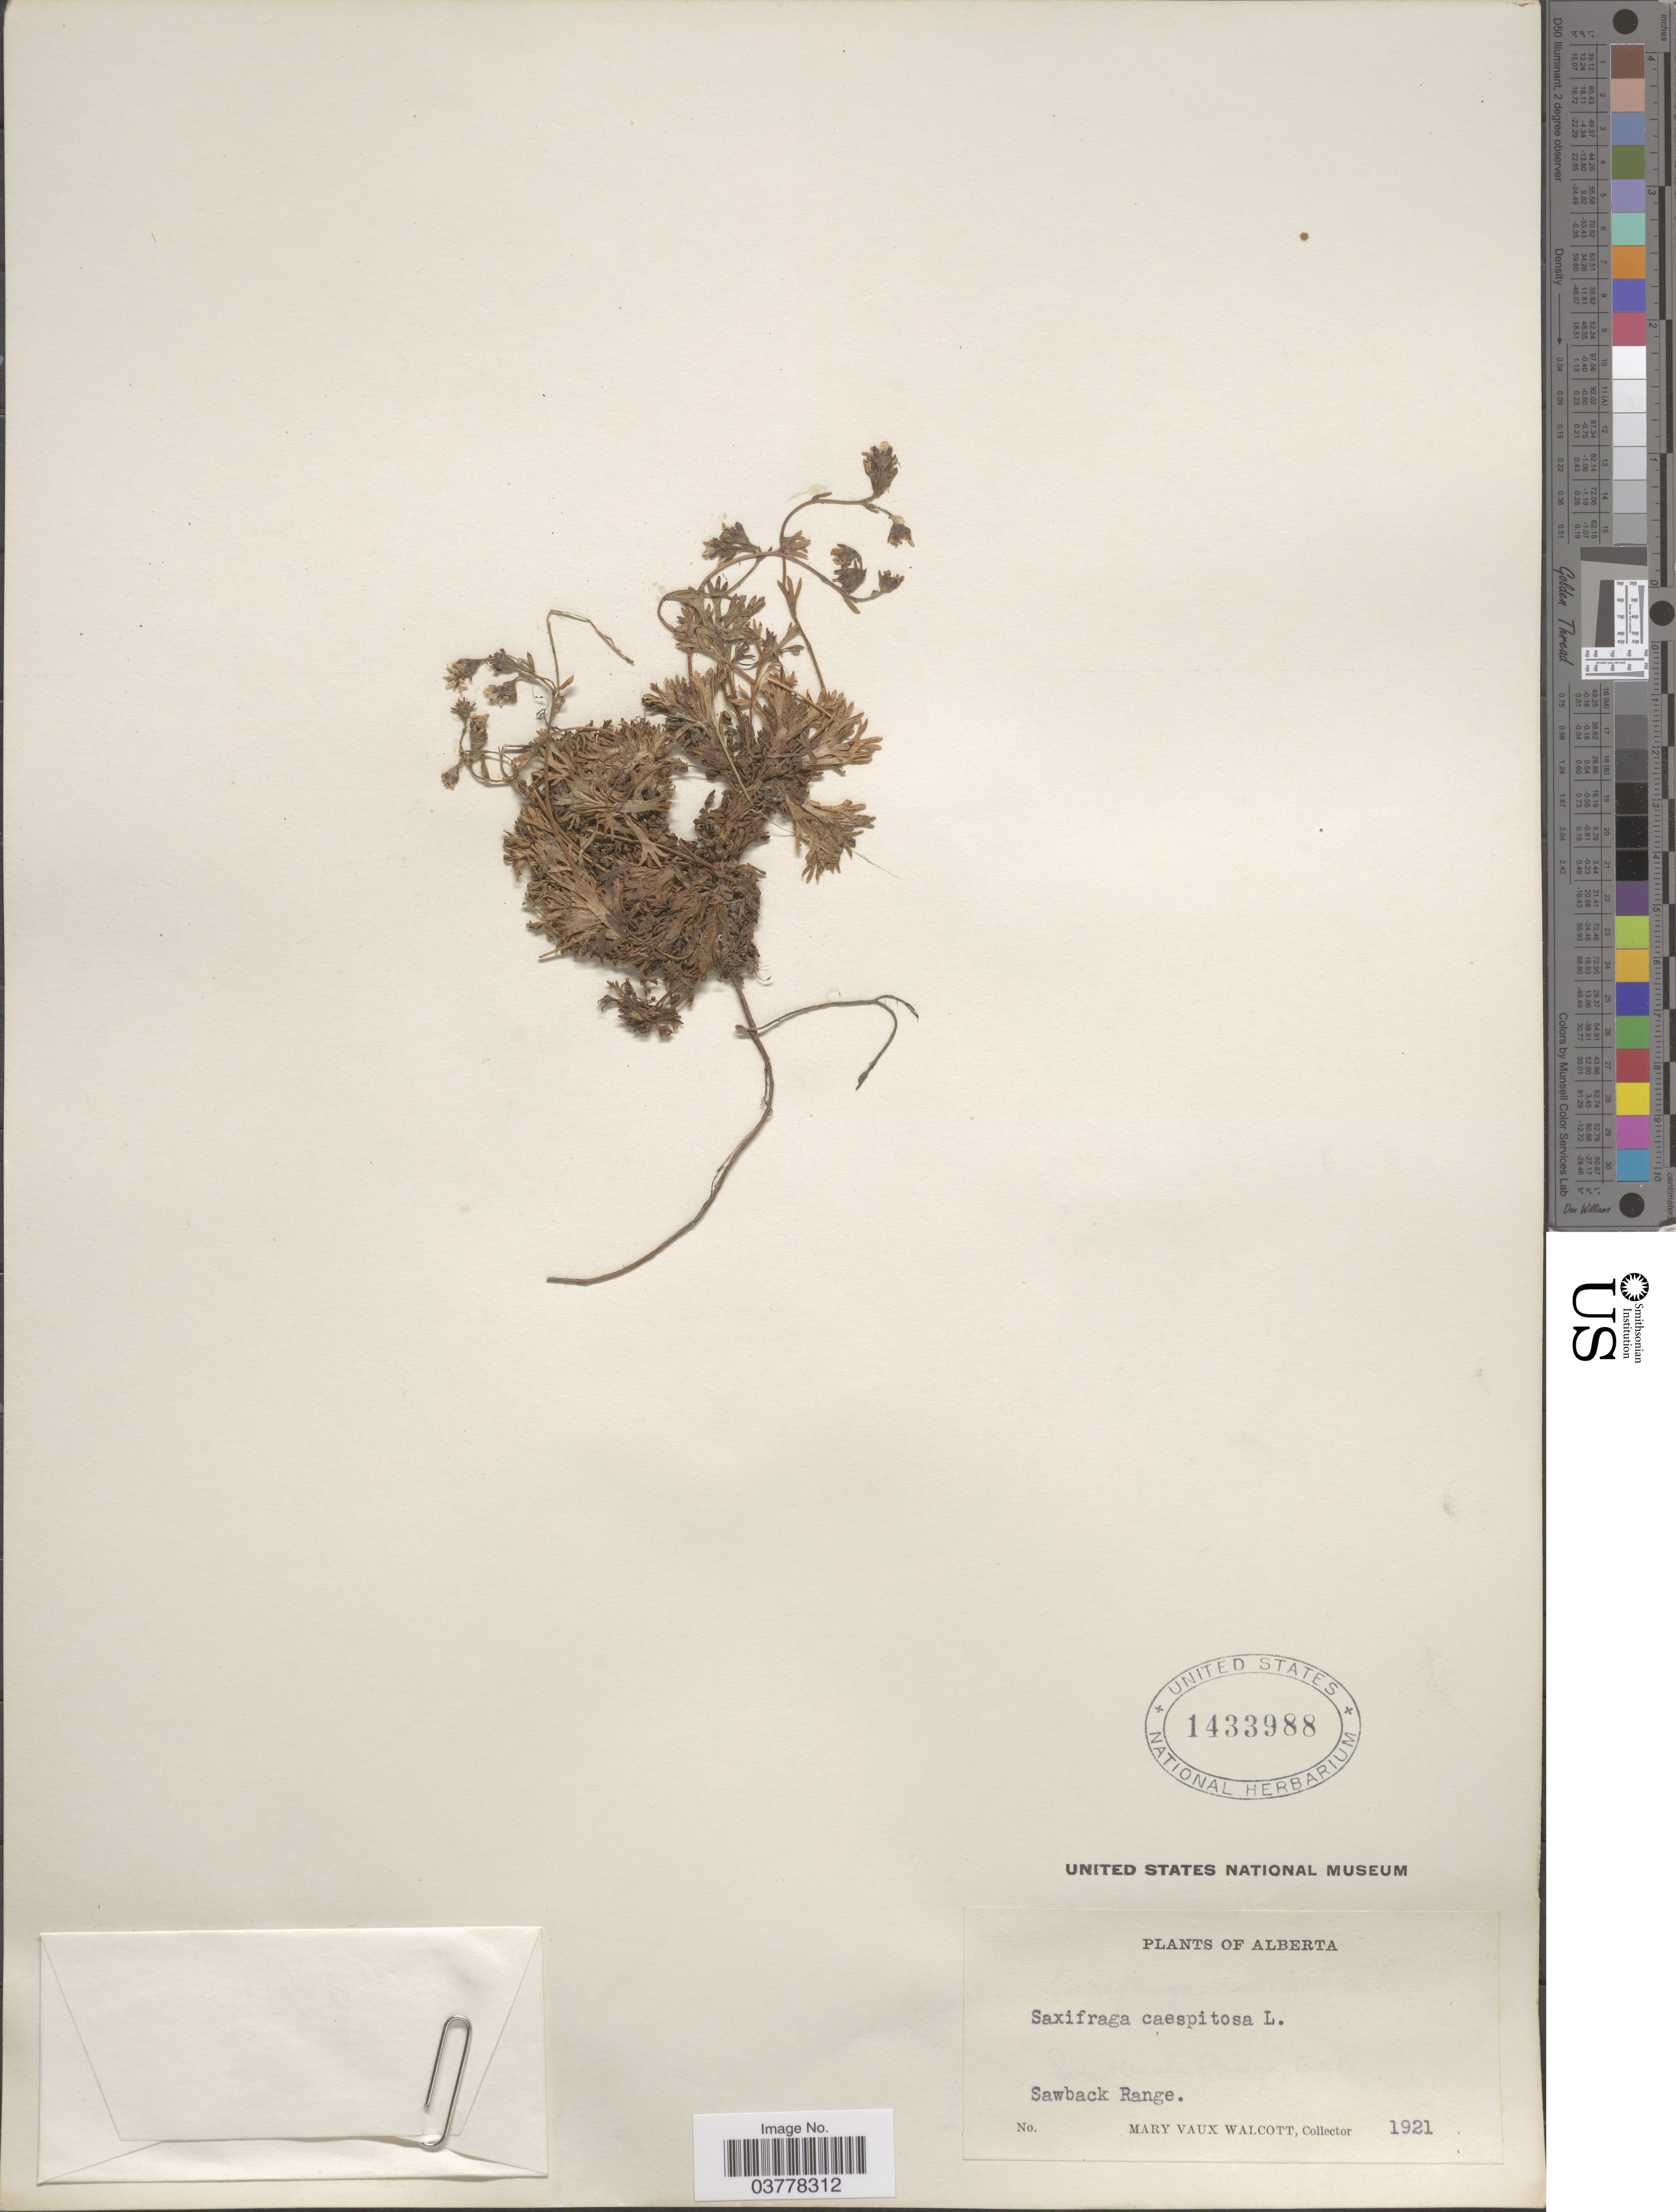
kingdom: Plantae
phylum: Tracheophyta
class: Magnoliopsida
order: Saxifragales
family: Saxifragaceae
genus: Saxifraga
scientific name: Saxifraga caespitosa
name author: L.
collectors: M. Walcott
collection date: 1921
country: Canada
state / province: Alberta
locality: Sawback Range.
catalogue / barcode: US 1433988